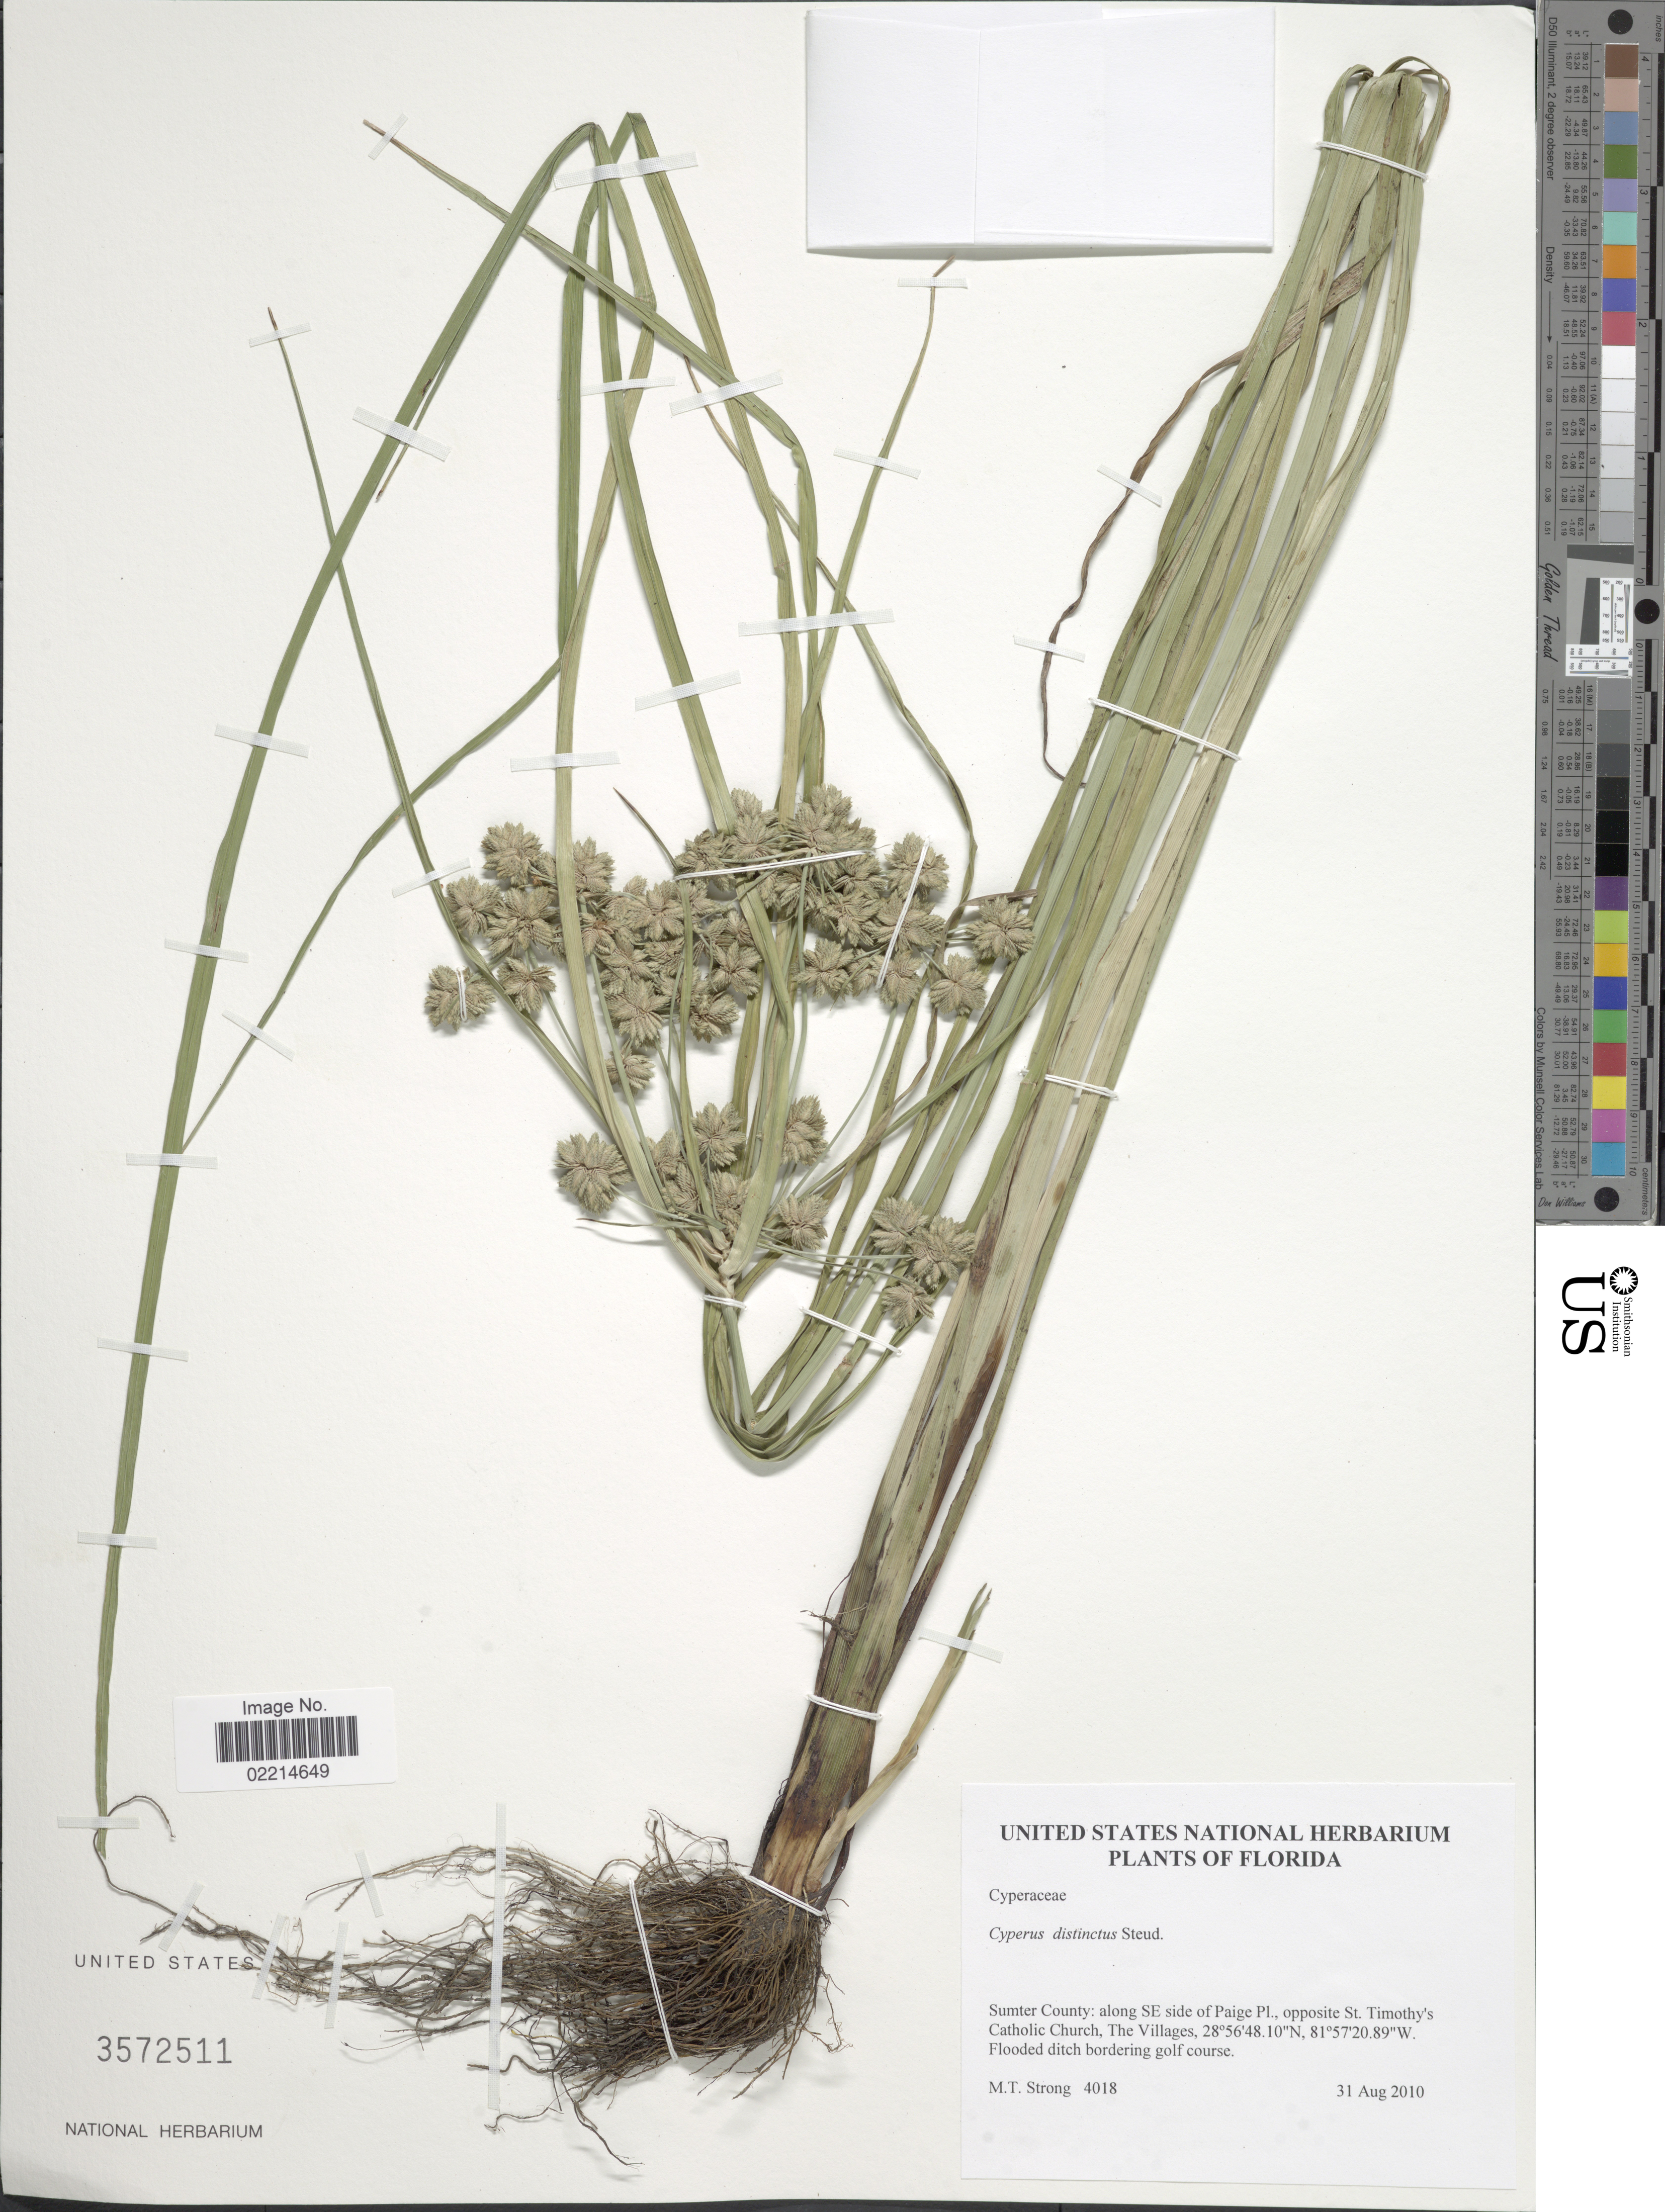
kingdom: Plantae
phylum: Tracheophyta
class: Liliopsida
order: Poales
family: Cyperaceae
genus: Cyperus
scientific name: Cyperus distinctus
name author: Steud.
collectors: M. T. Strong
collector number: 4018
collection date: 2010-08-31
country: United States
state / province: Florida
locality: Sumter County: along SE side of Paige Pl., opposite St. Timothy's Catholic Church, The Villages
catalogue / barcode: US 3572511